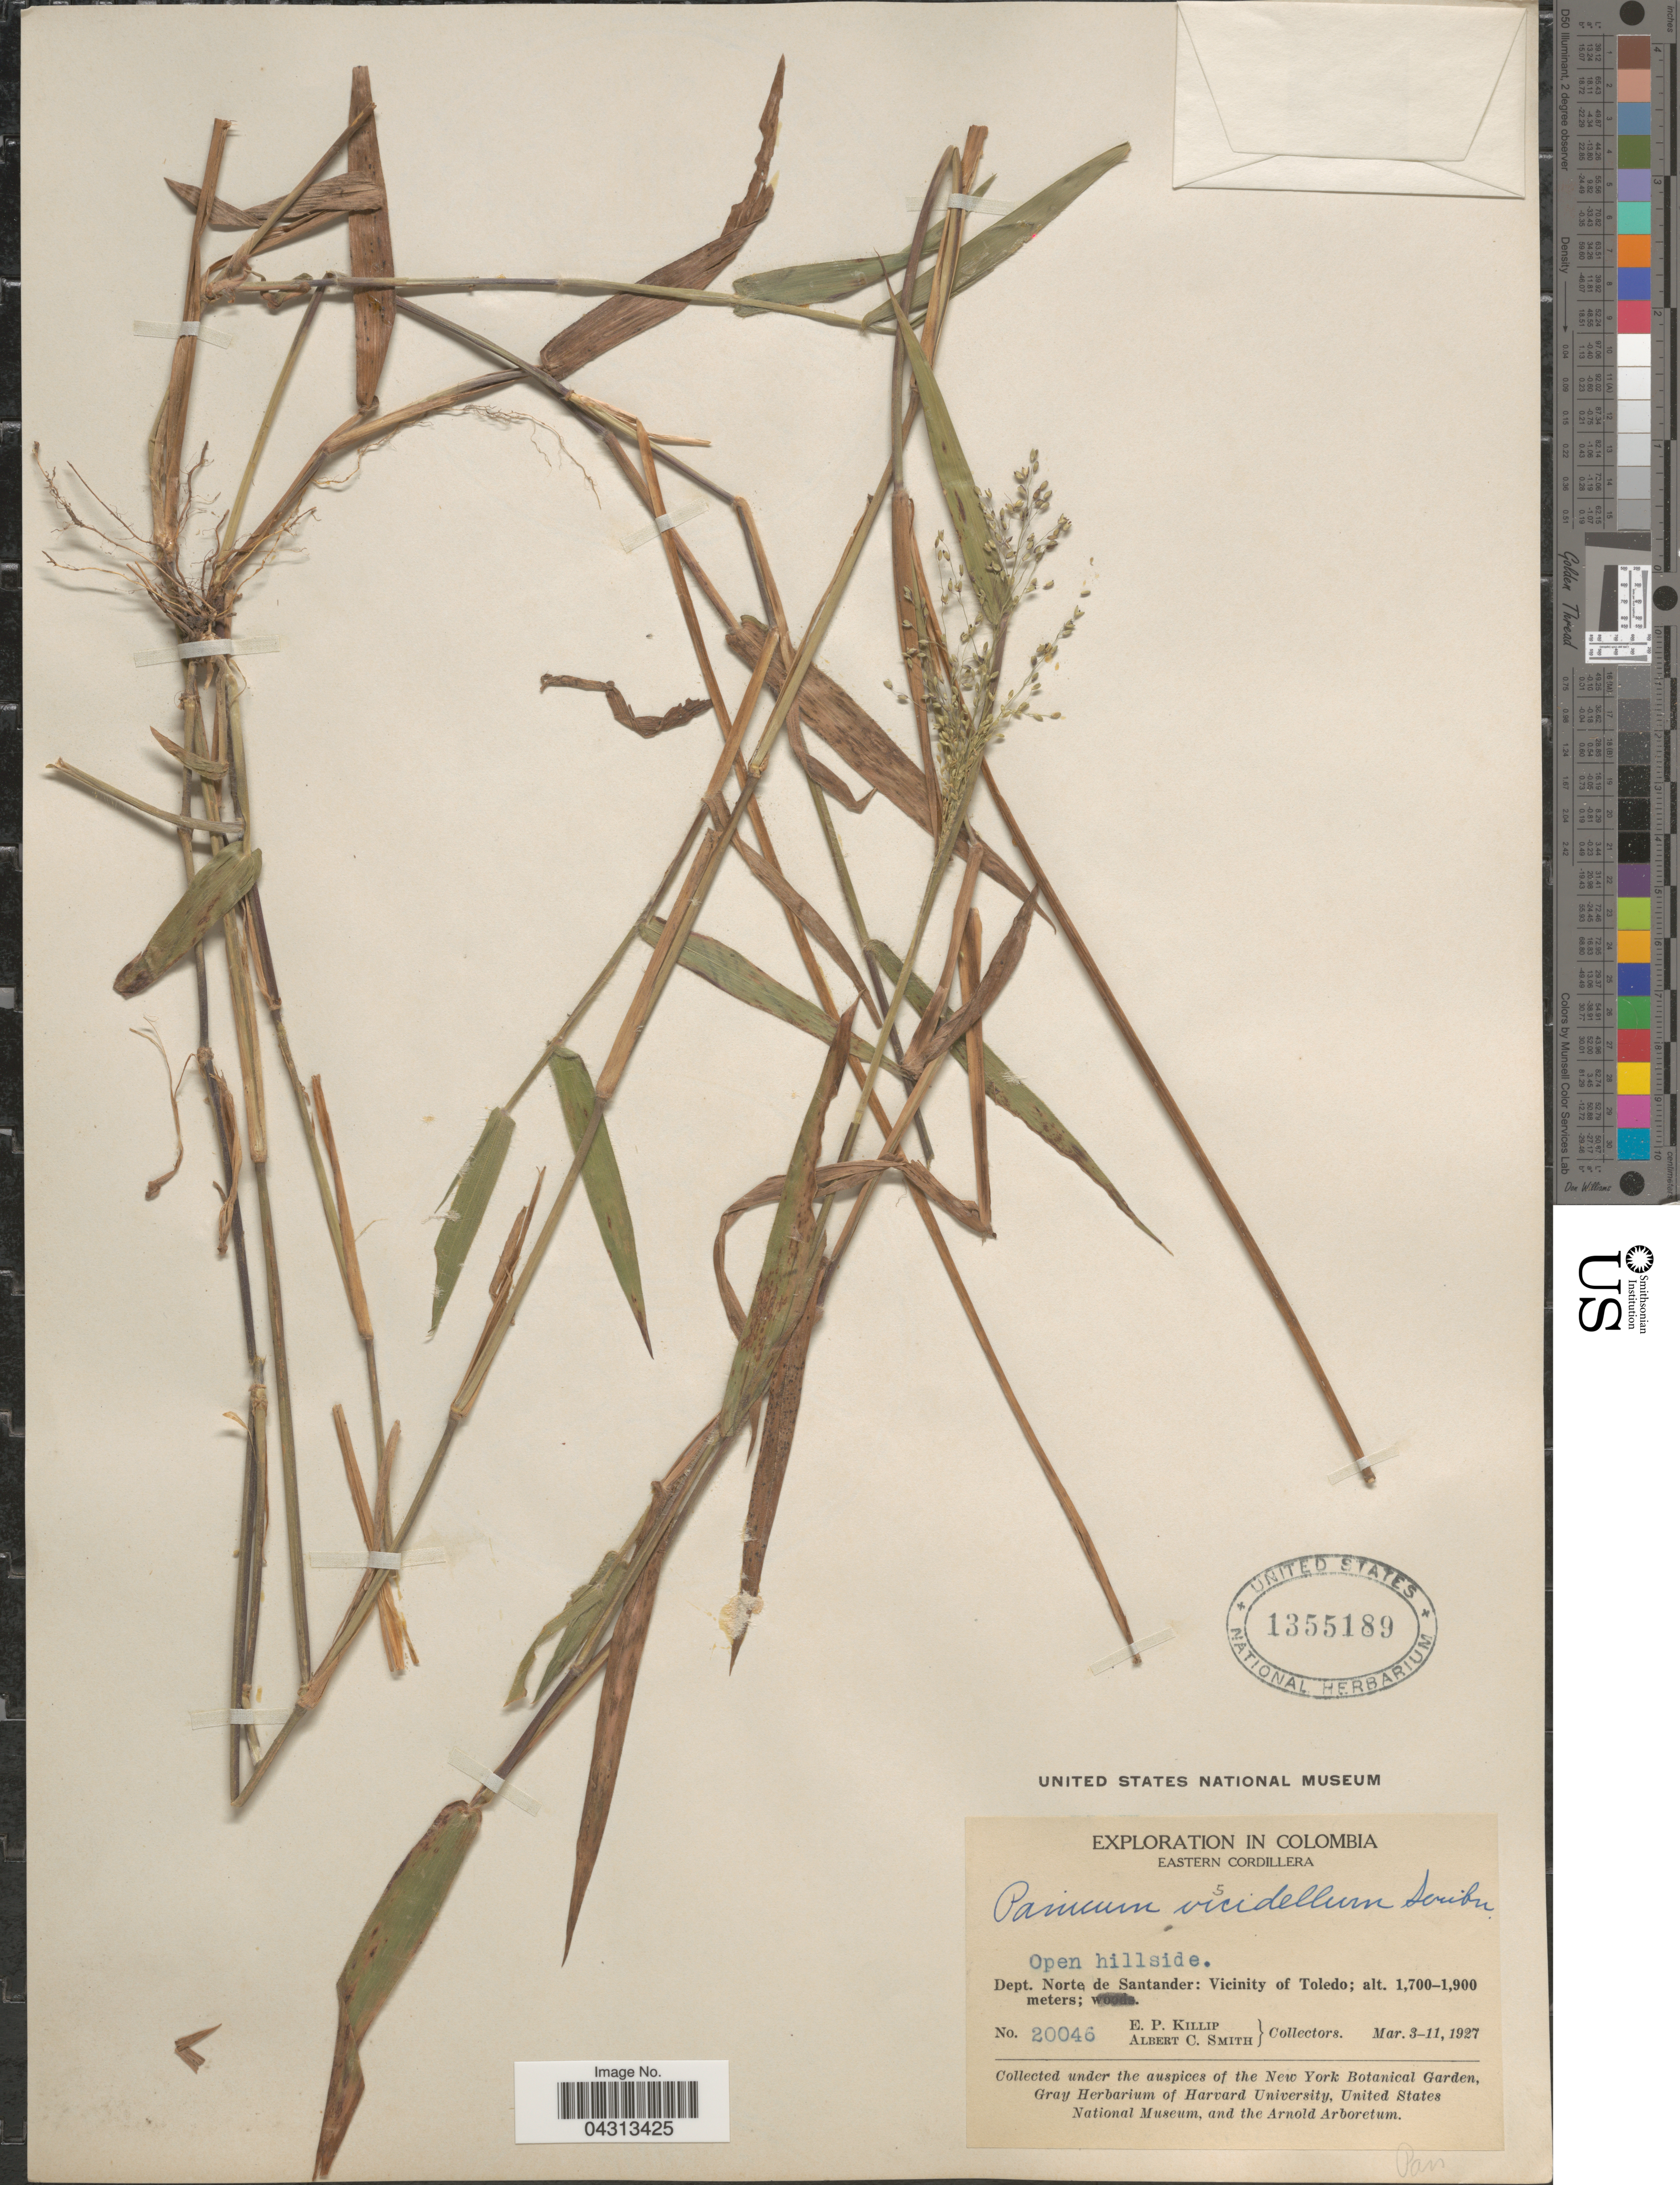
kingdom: Plantae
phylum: Tracheophyta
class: Liliopsida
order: Poales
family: Poaceae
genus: Dichanthelium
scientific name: Dichanthelium viscidellum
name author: (Scribn.) Gould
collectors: E. P. Killip & A. C. Smith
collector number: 20046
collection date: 1927-03-03/1927-03-11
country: Colombia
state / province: Norte de Santander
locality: Exploration in Colombia. Eastern Cordillera. Open hillside. Dept. Norte de Santander: Vicinity of Toledo.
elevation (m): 1700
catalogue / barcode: US 1355189